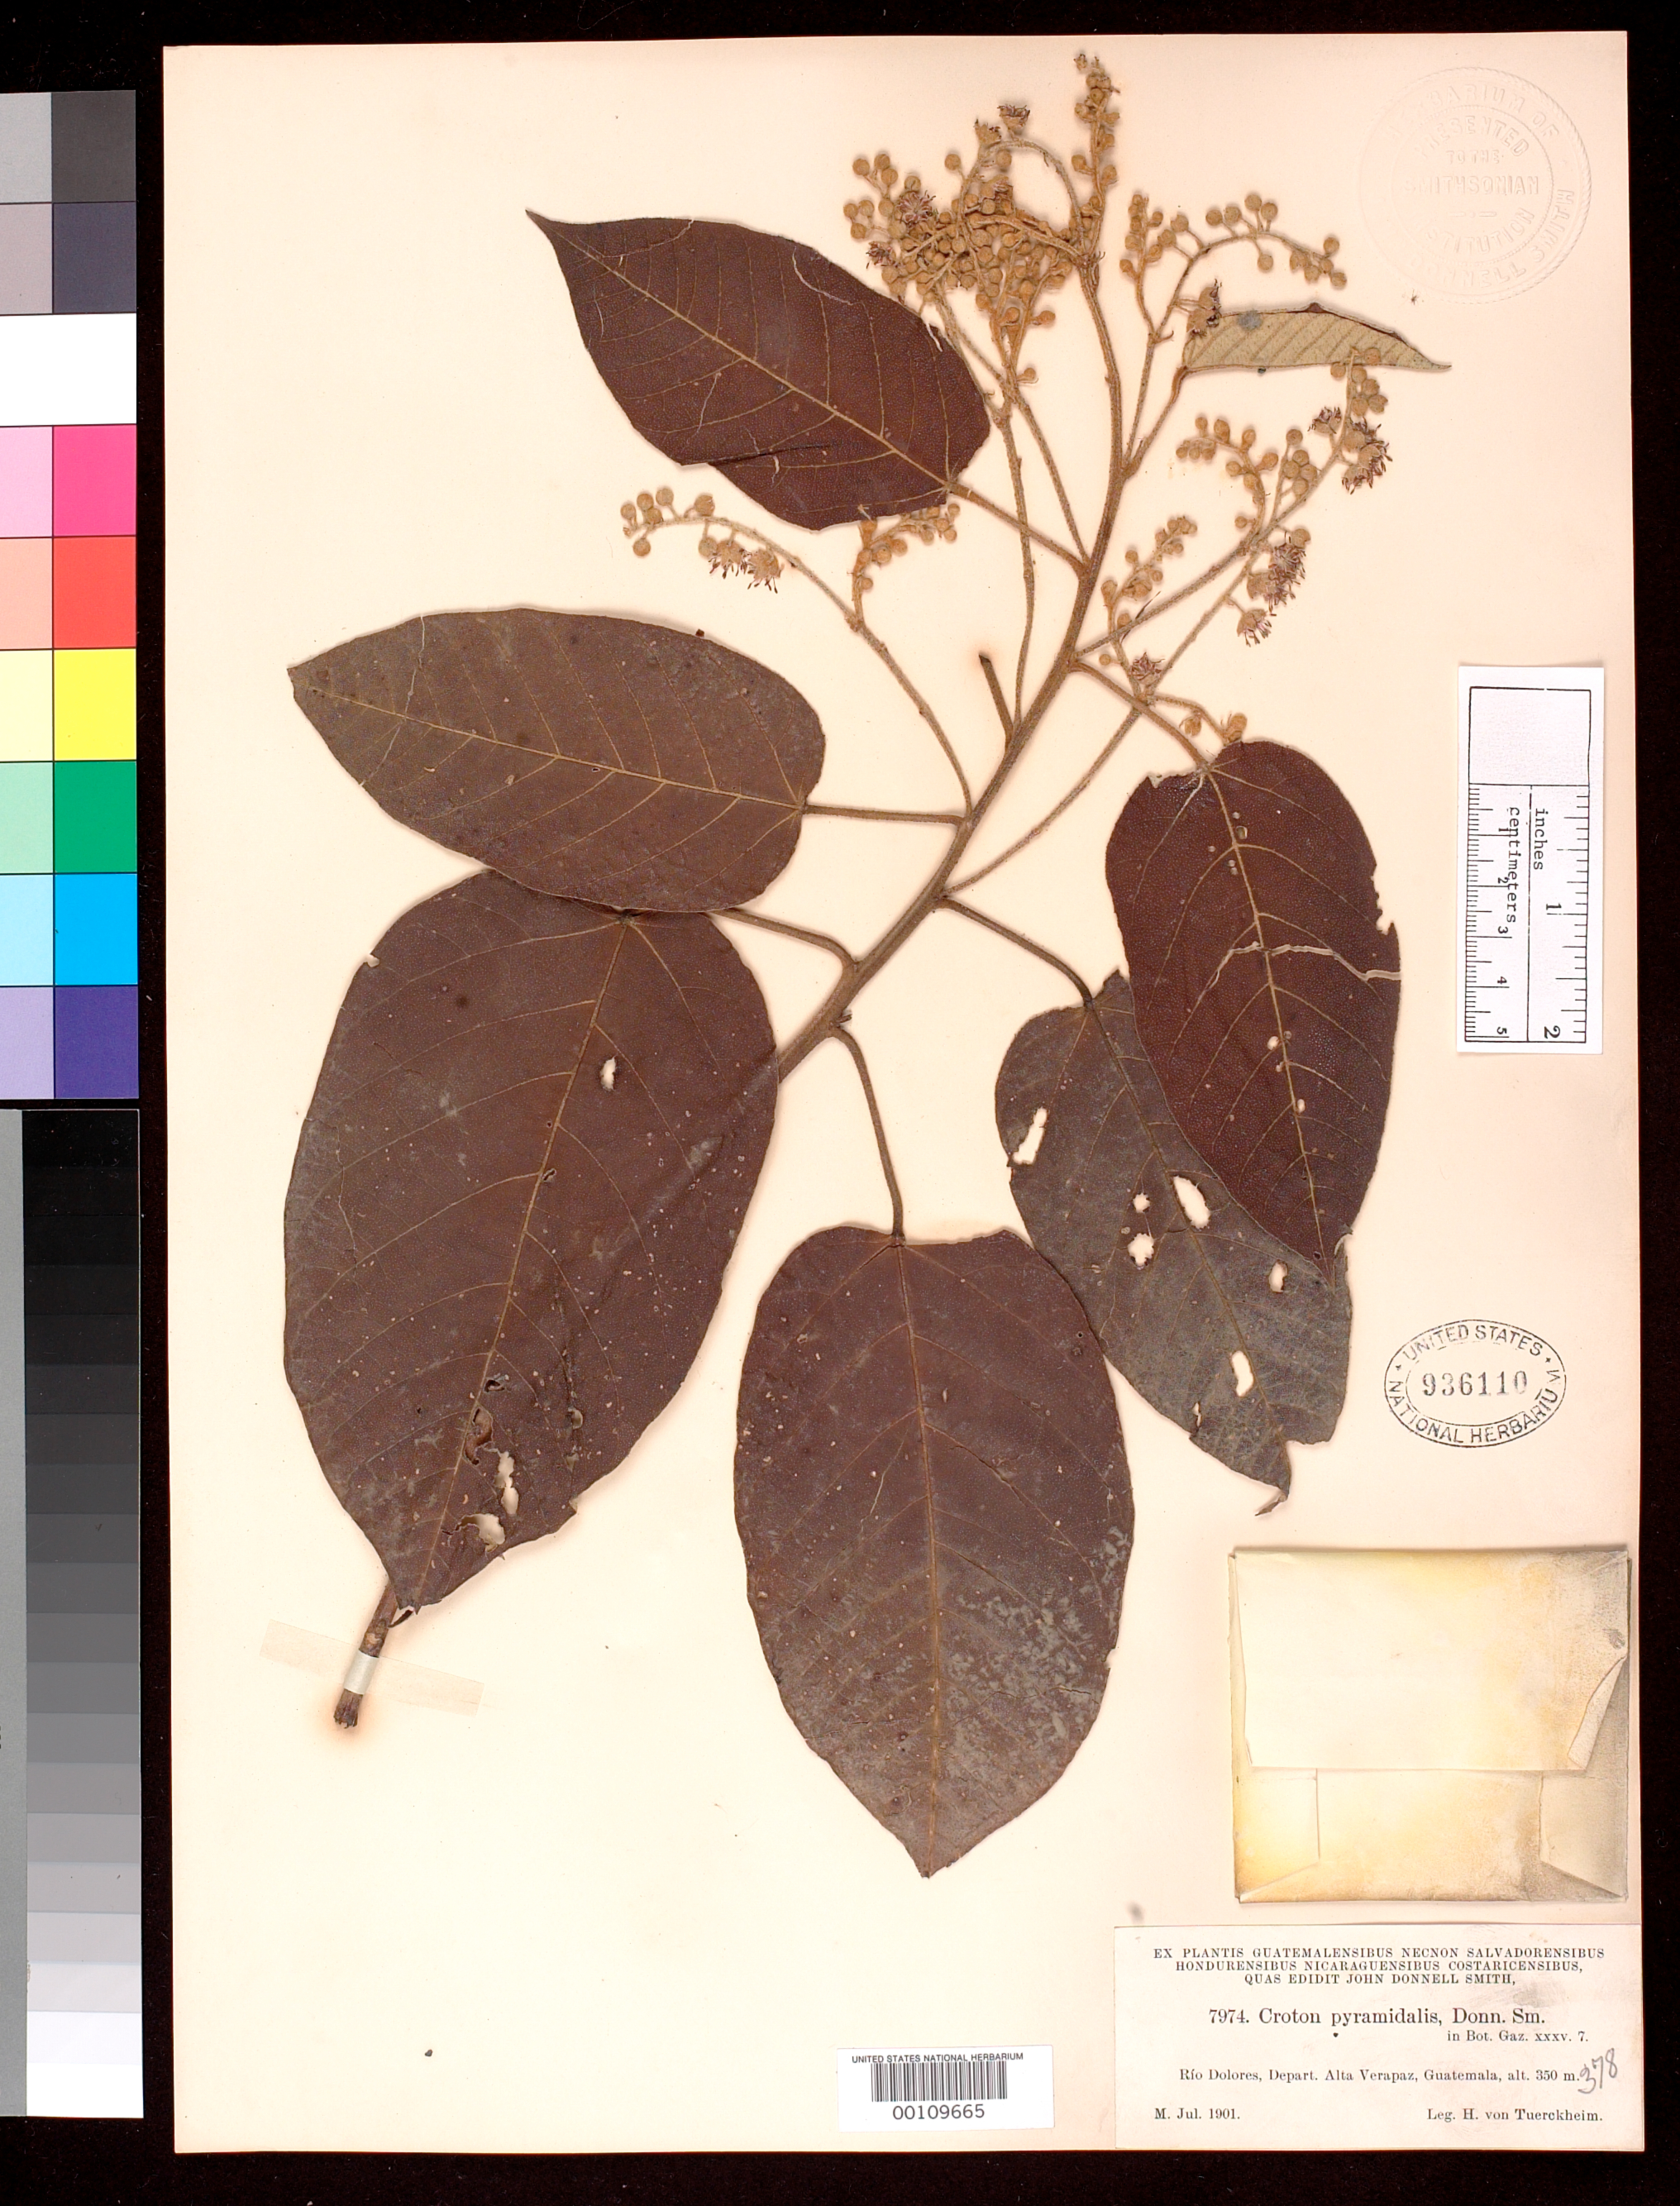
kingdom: Plantae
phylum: Tracheophyta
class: Magnoliopsida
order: Malpighiales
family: Euphorbiaceae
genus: Croton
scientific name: Croton pyramidalis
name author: Donn. Sm.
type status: Isosyntype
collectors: H. von Türckheim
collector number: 7974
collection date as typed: Jul 1901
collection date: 1901-07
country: Guatemala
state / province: Alta Verapaz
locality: Rio Dolores, Depart. Alta Verapaz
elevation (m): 350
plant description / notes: One of 3 duplicates received from the John Donnell Smith herbarium, none indicated as "type". Webster (1988, Ann. Missouri Bot. Gard. 75: 1123) did not effect lectotypification; he cited “holotype, US; not seen” (probably because types of Donnell Smith's names are at US) but did not indicate by citation or by annotation which of 4 extant US sheets of this collection (3 of them from the Donnell Smith herbarium) was the “holotype”. The recent treatment by Caruzo & Cordeiro (2013, Phytotaxa 121(1): 21) repeats this error, citing “holotype US!” although they have not annotated any of our sheets (nor acknowledged the duplicates).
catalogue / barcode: US 936110